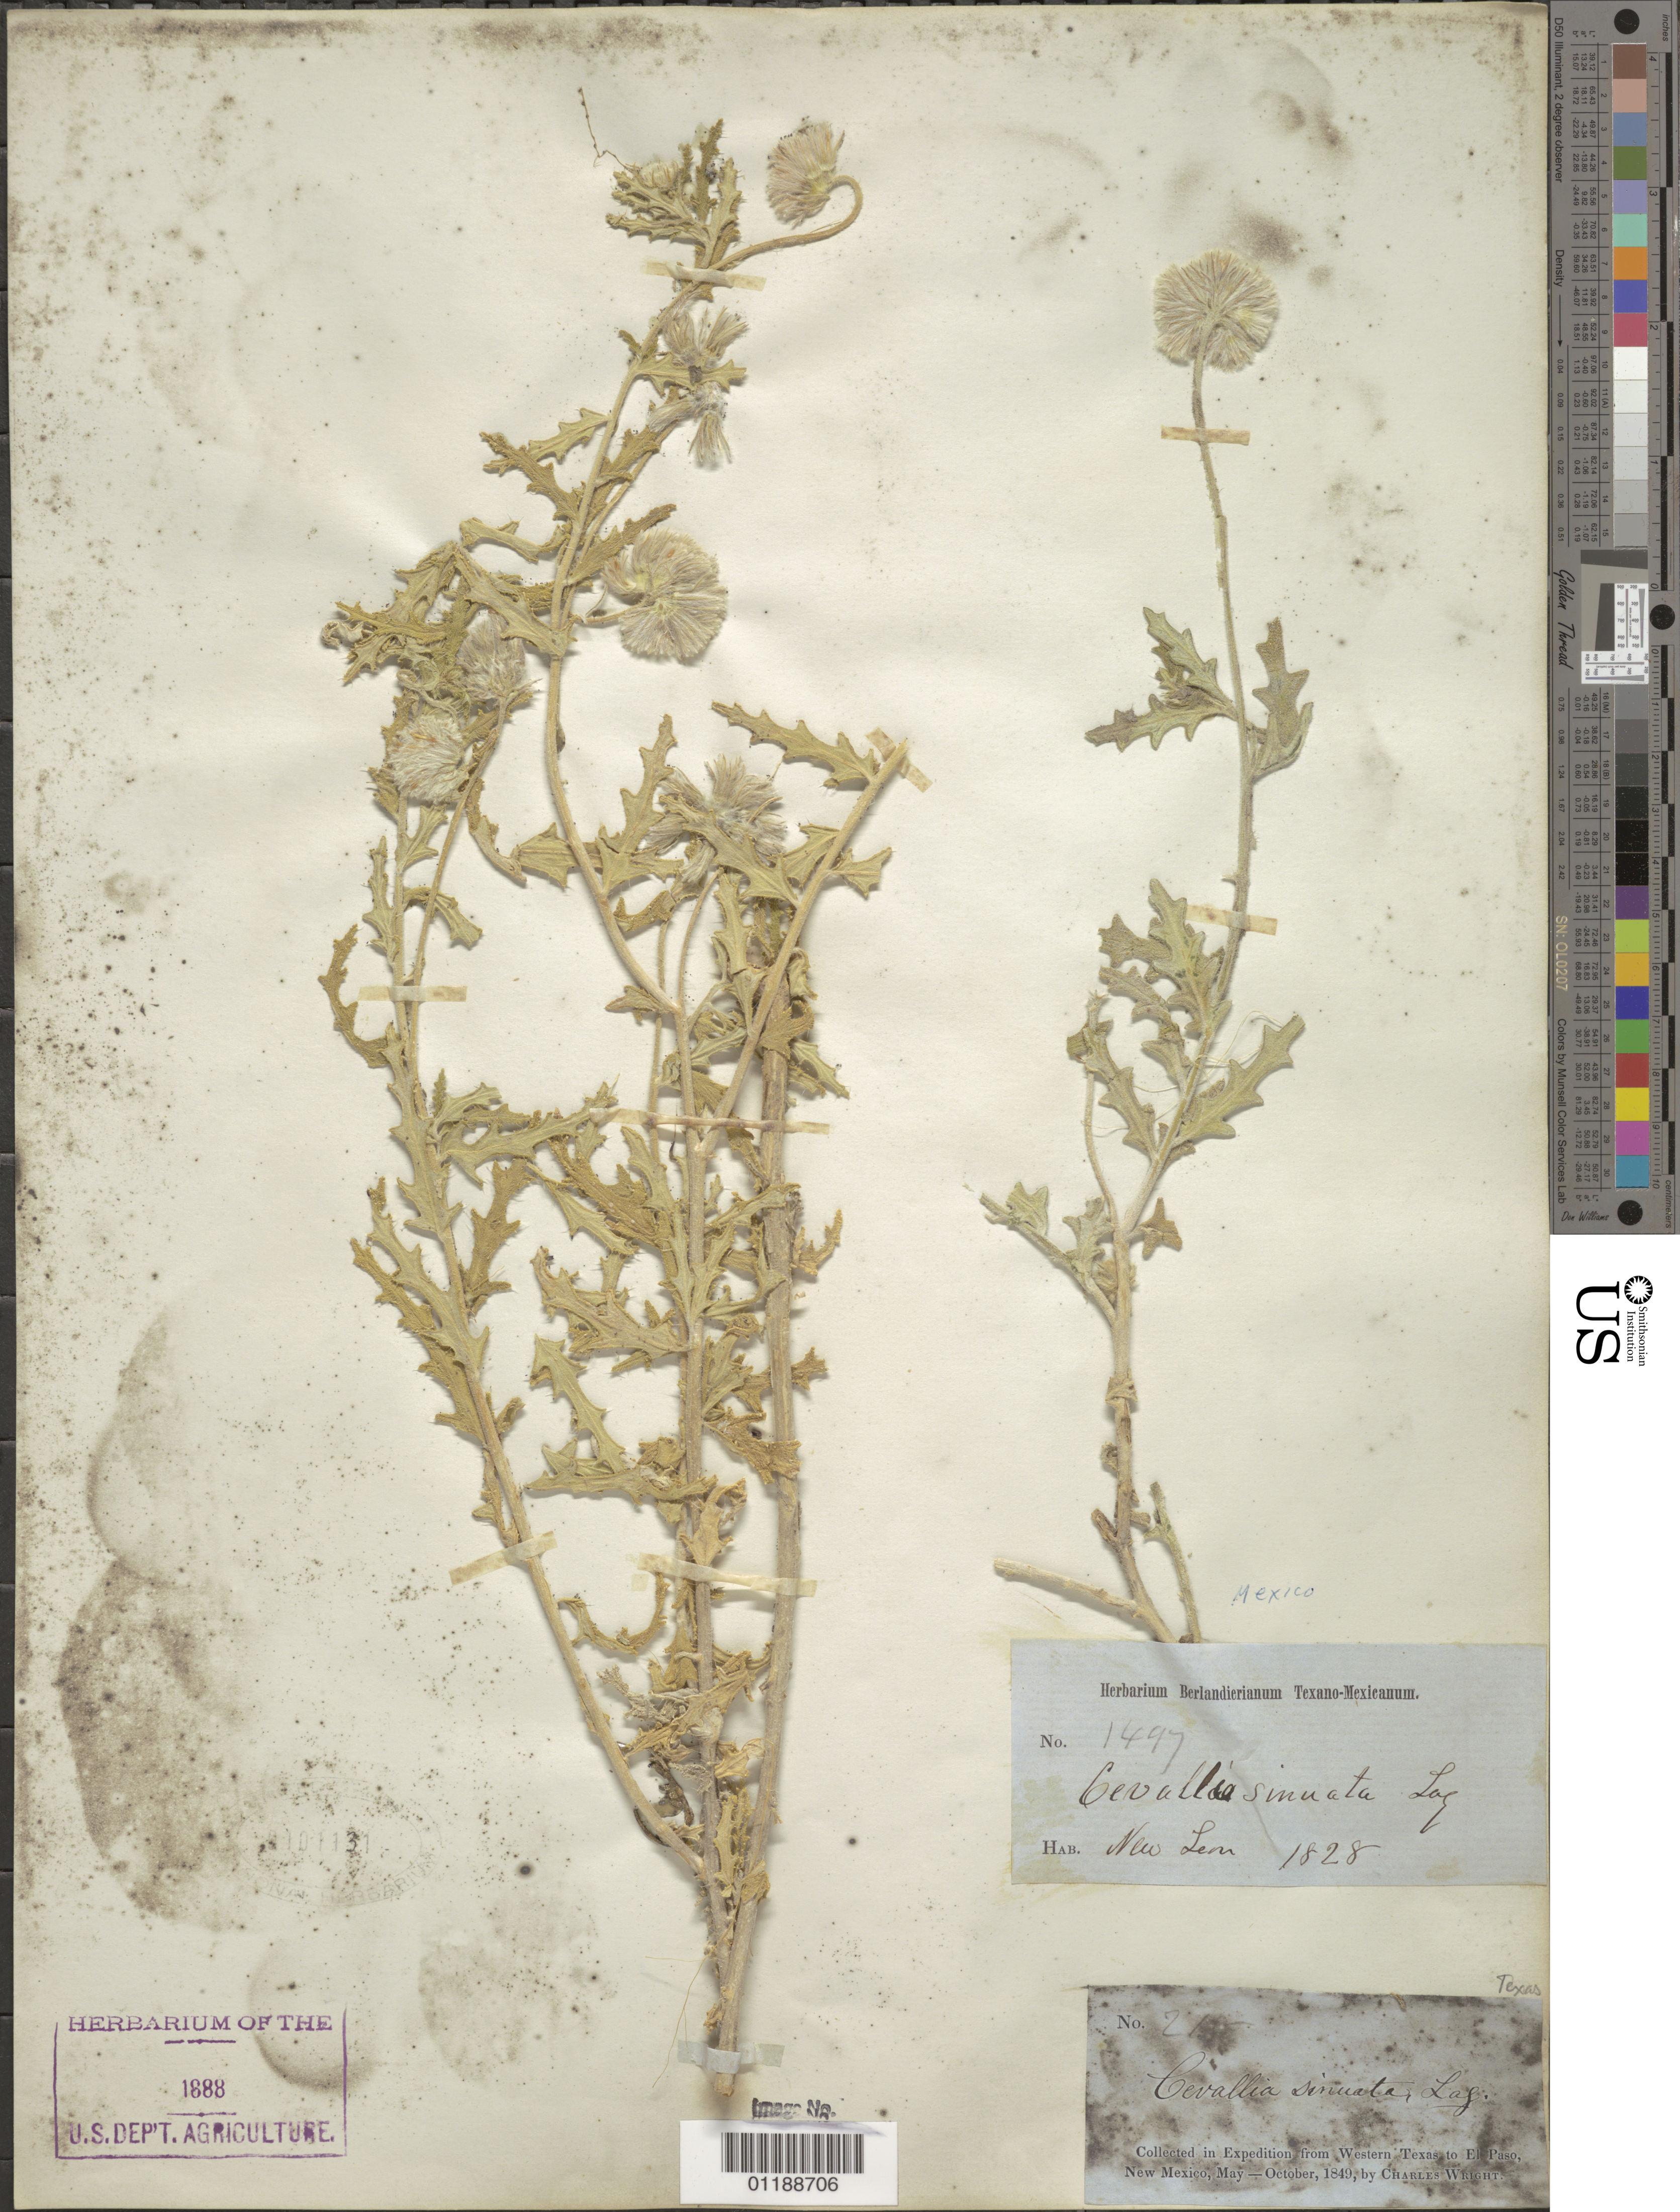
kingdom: Plantae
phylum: Tracheophyta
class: Magnoliopsida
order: Cornales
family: Loasaceae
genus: Cevallia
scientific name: Cevallia sinuata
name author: Lag.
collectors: C. Wright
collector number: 215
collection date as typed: May 1849 to -- Oct 1849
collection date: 1849-05/1849-10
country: United States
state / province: New Mexico / Texas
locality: from Western Texas to El Paso, New Mexico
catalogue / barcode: US 101131